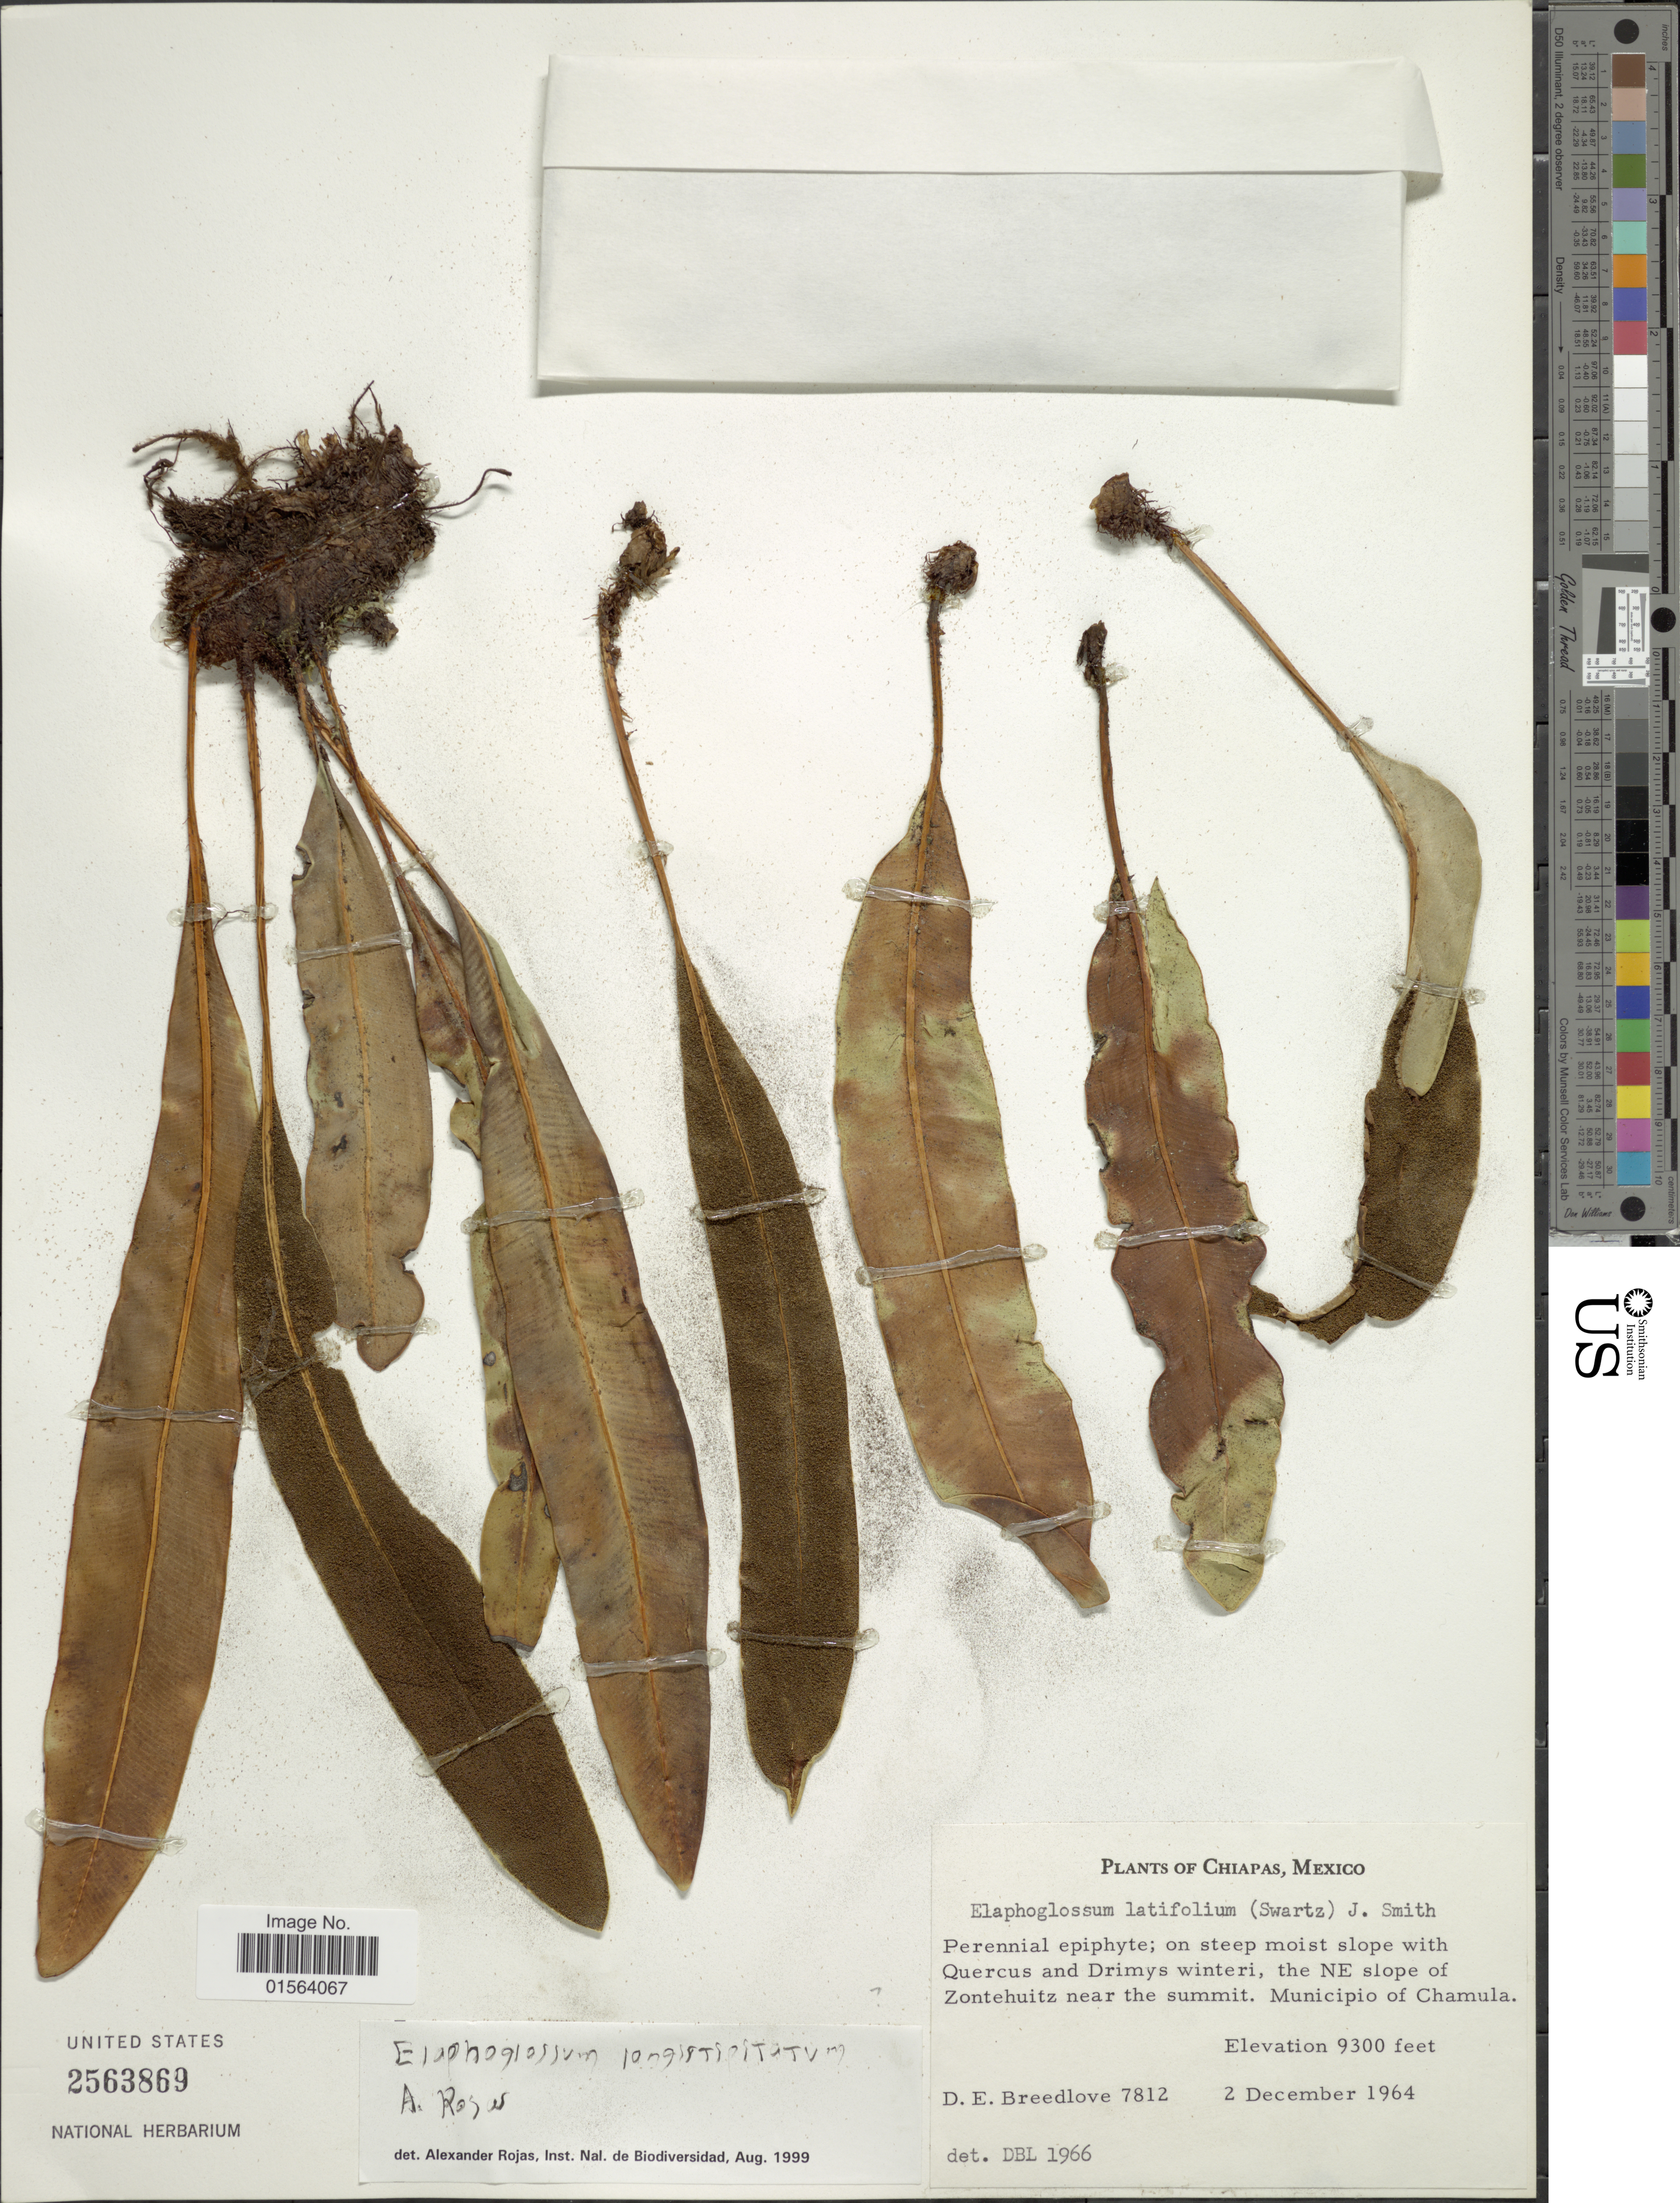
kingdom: Plantae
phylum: Tracheophyta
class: Polypodiopsida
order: Polypodiales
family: Dryopteridaceae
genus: Elaphoglossum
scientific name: Elaphoglossum latifolium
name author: (Sw.) J. Sm.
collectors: D. E. Breedlove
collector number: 7812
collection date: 1964-12-02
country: Mexico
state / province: Chiapas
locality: NE slope of Zontehuitz near the summit, Municipio of Chamula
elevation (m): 2835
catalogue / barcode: US 2563869